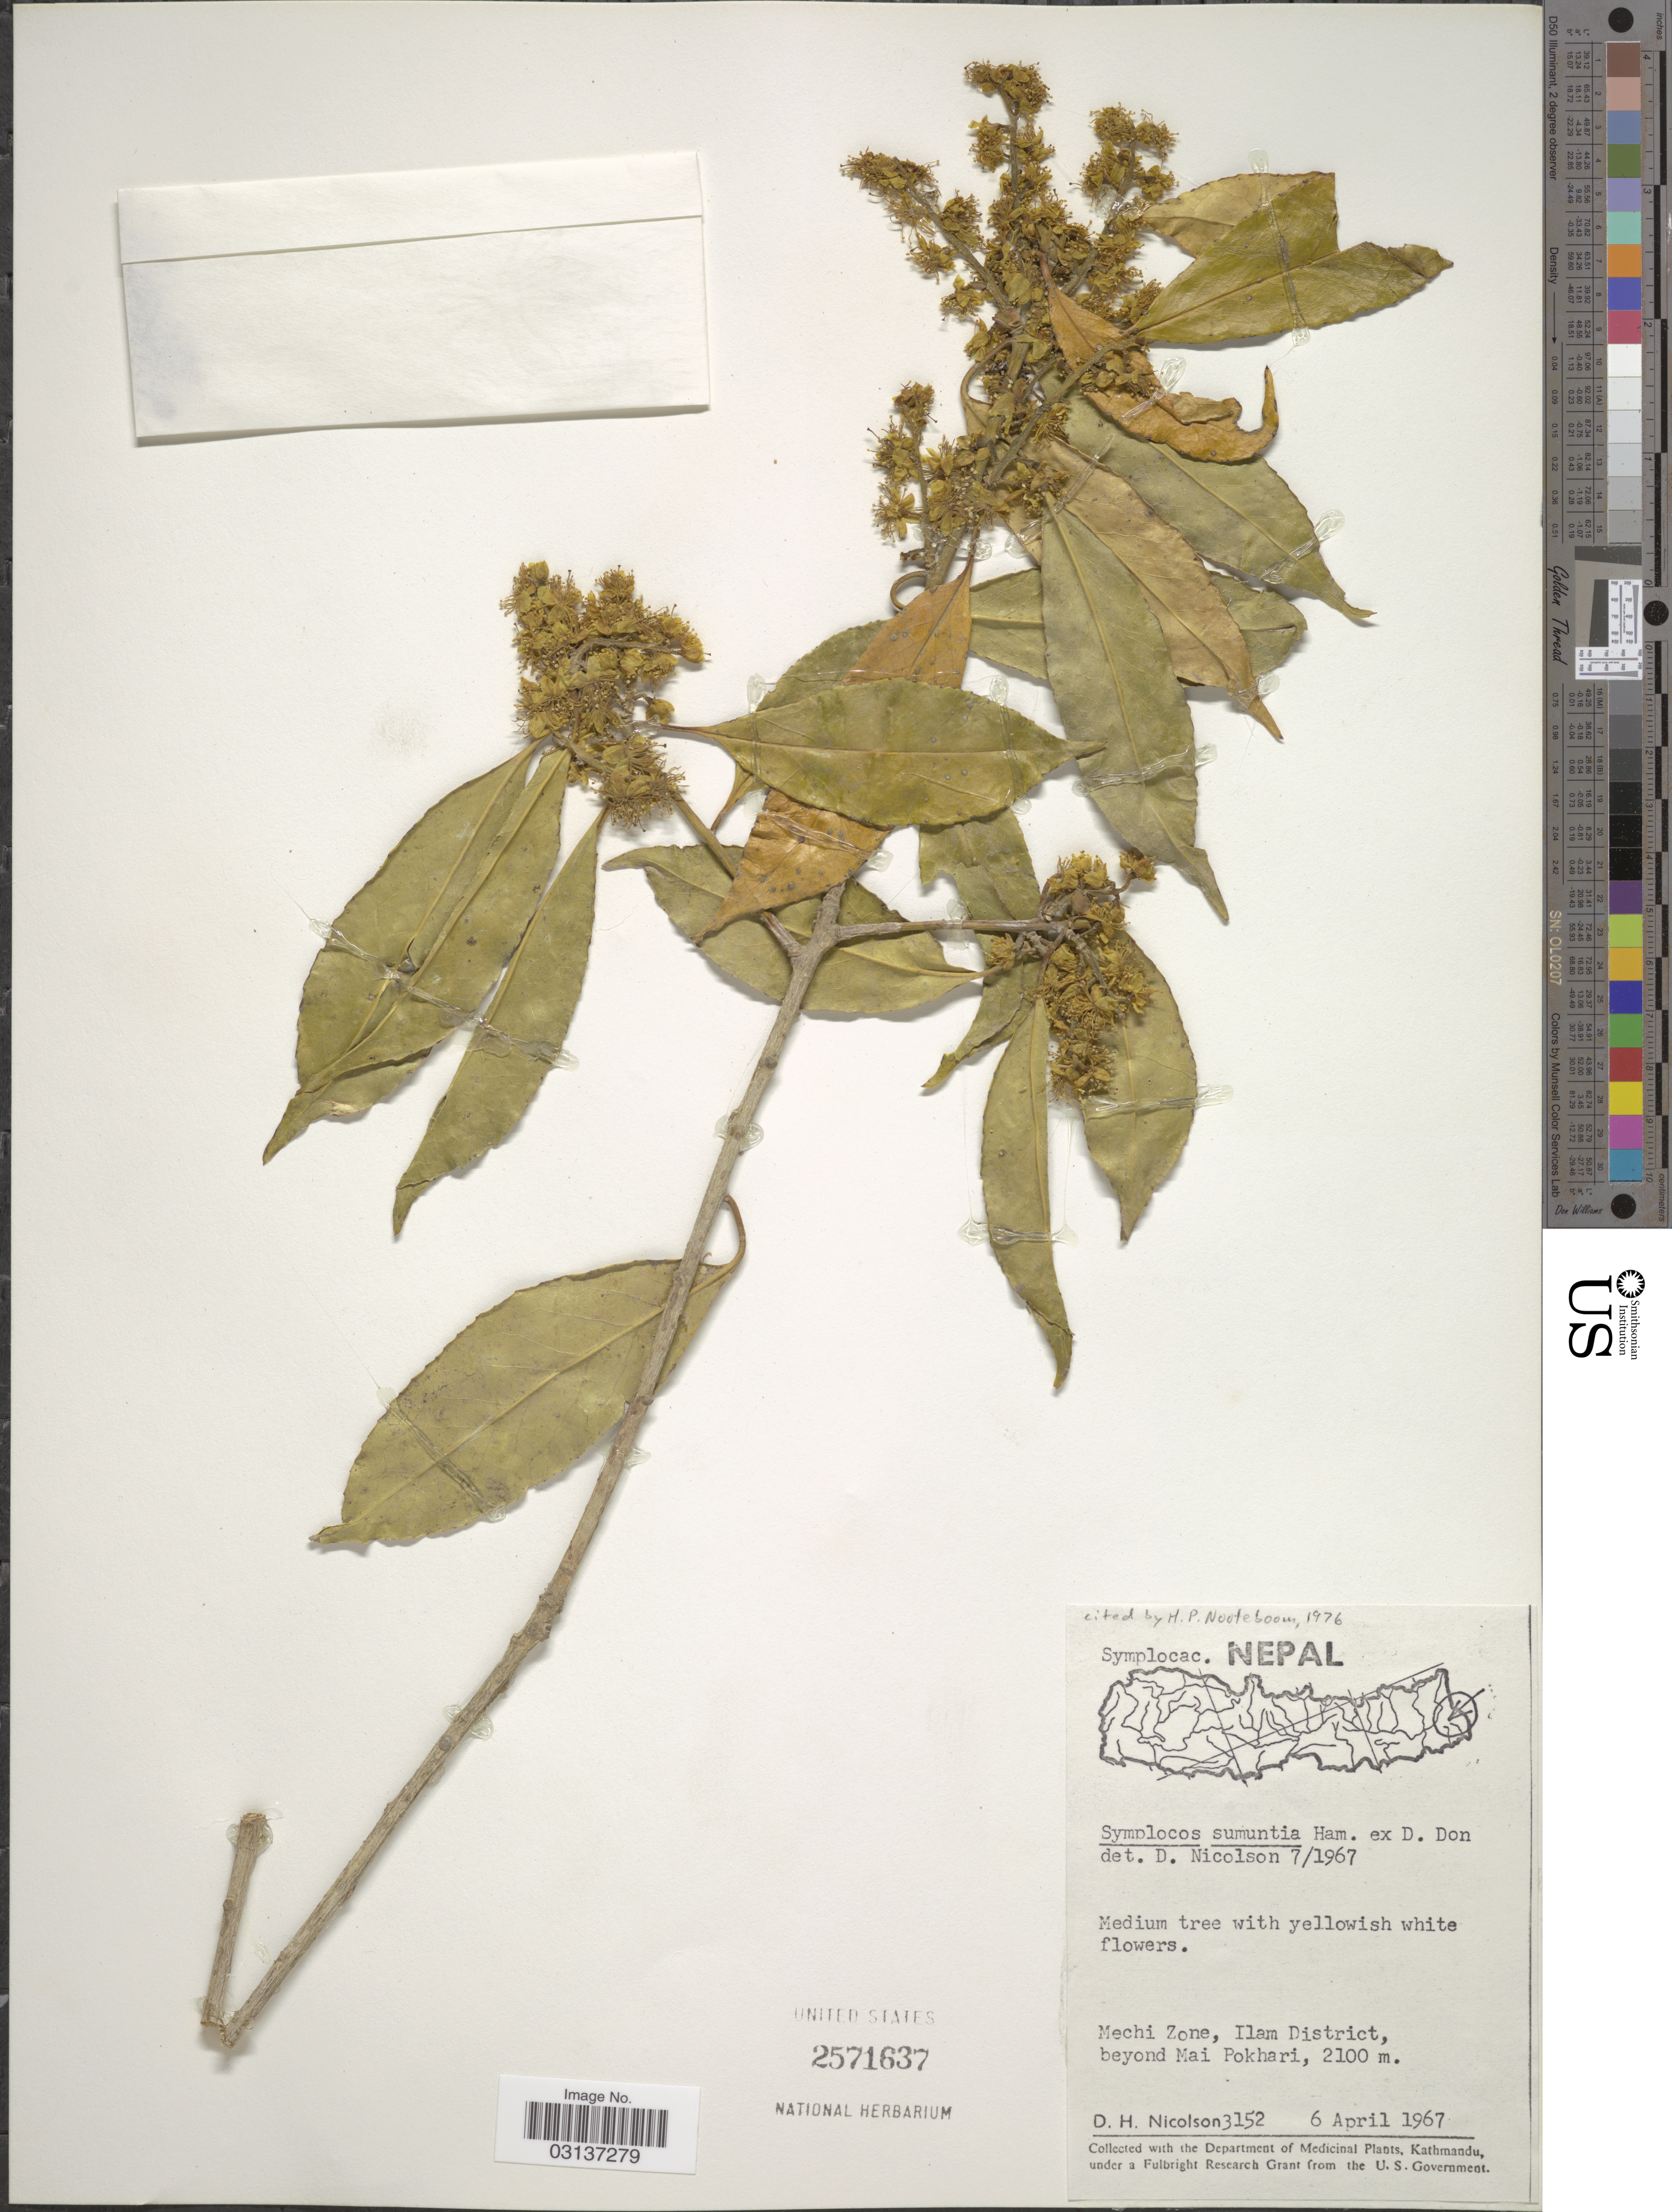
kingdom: Plantae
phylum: Tracheophyta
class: Magnoliopsida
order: Ericales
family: Symplocaceae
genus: Symplocos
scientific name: Symplocos sumuntia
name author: Buch.-Ham. ex D. Don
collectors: D. H. Nicolson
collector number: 3152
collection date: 1967-04-06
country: Nepal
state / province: Mechi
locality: Mechi Zone, Ilam District, beyond Mai Pokhari.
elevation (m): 2100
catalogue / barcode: US 2571637